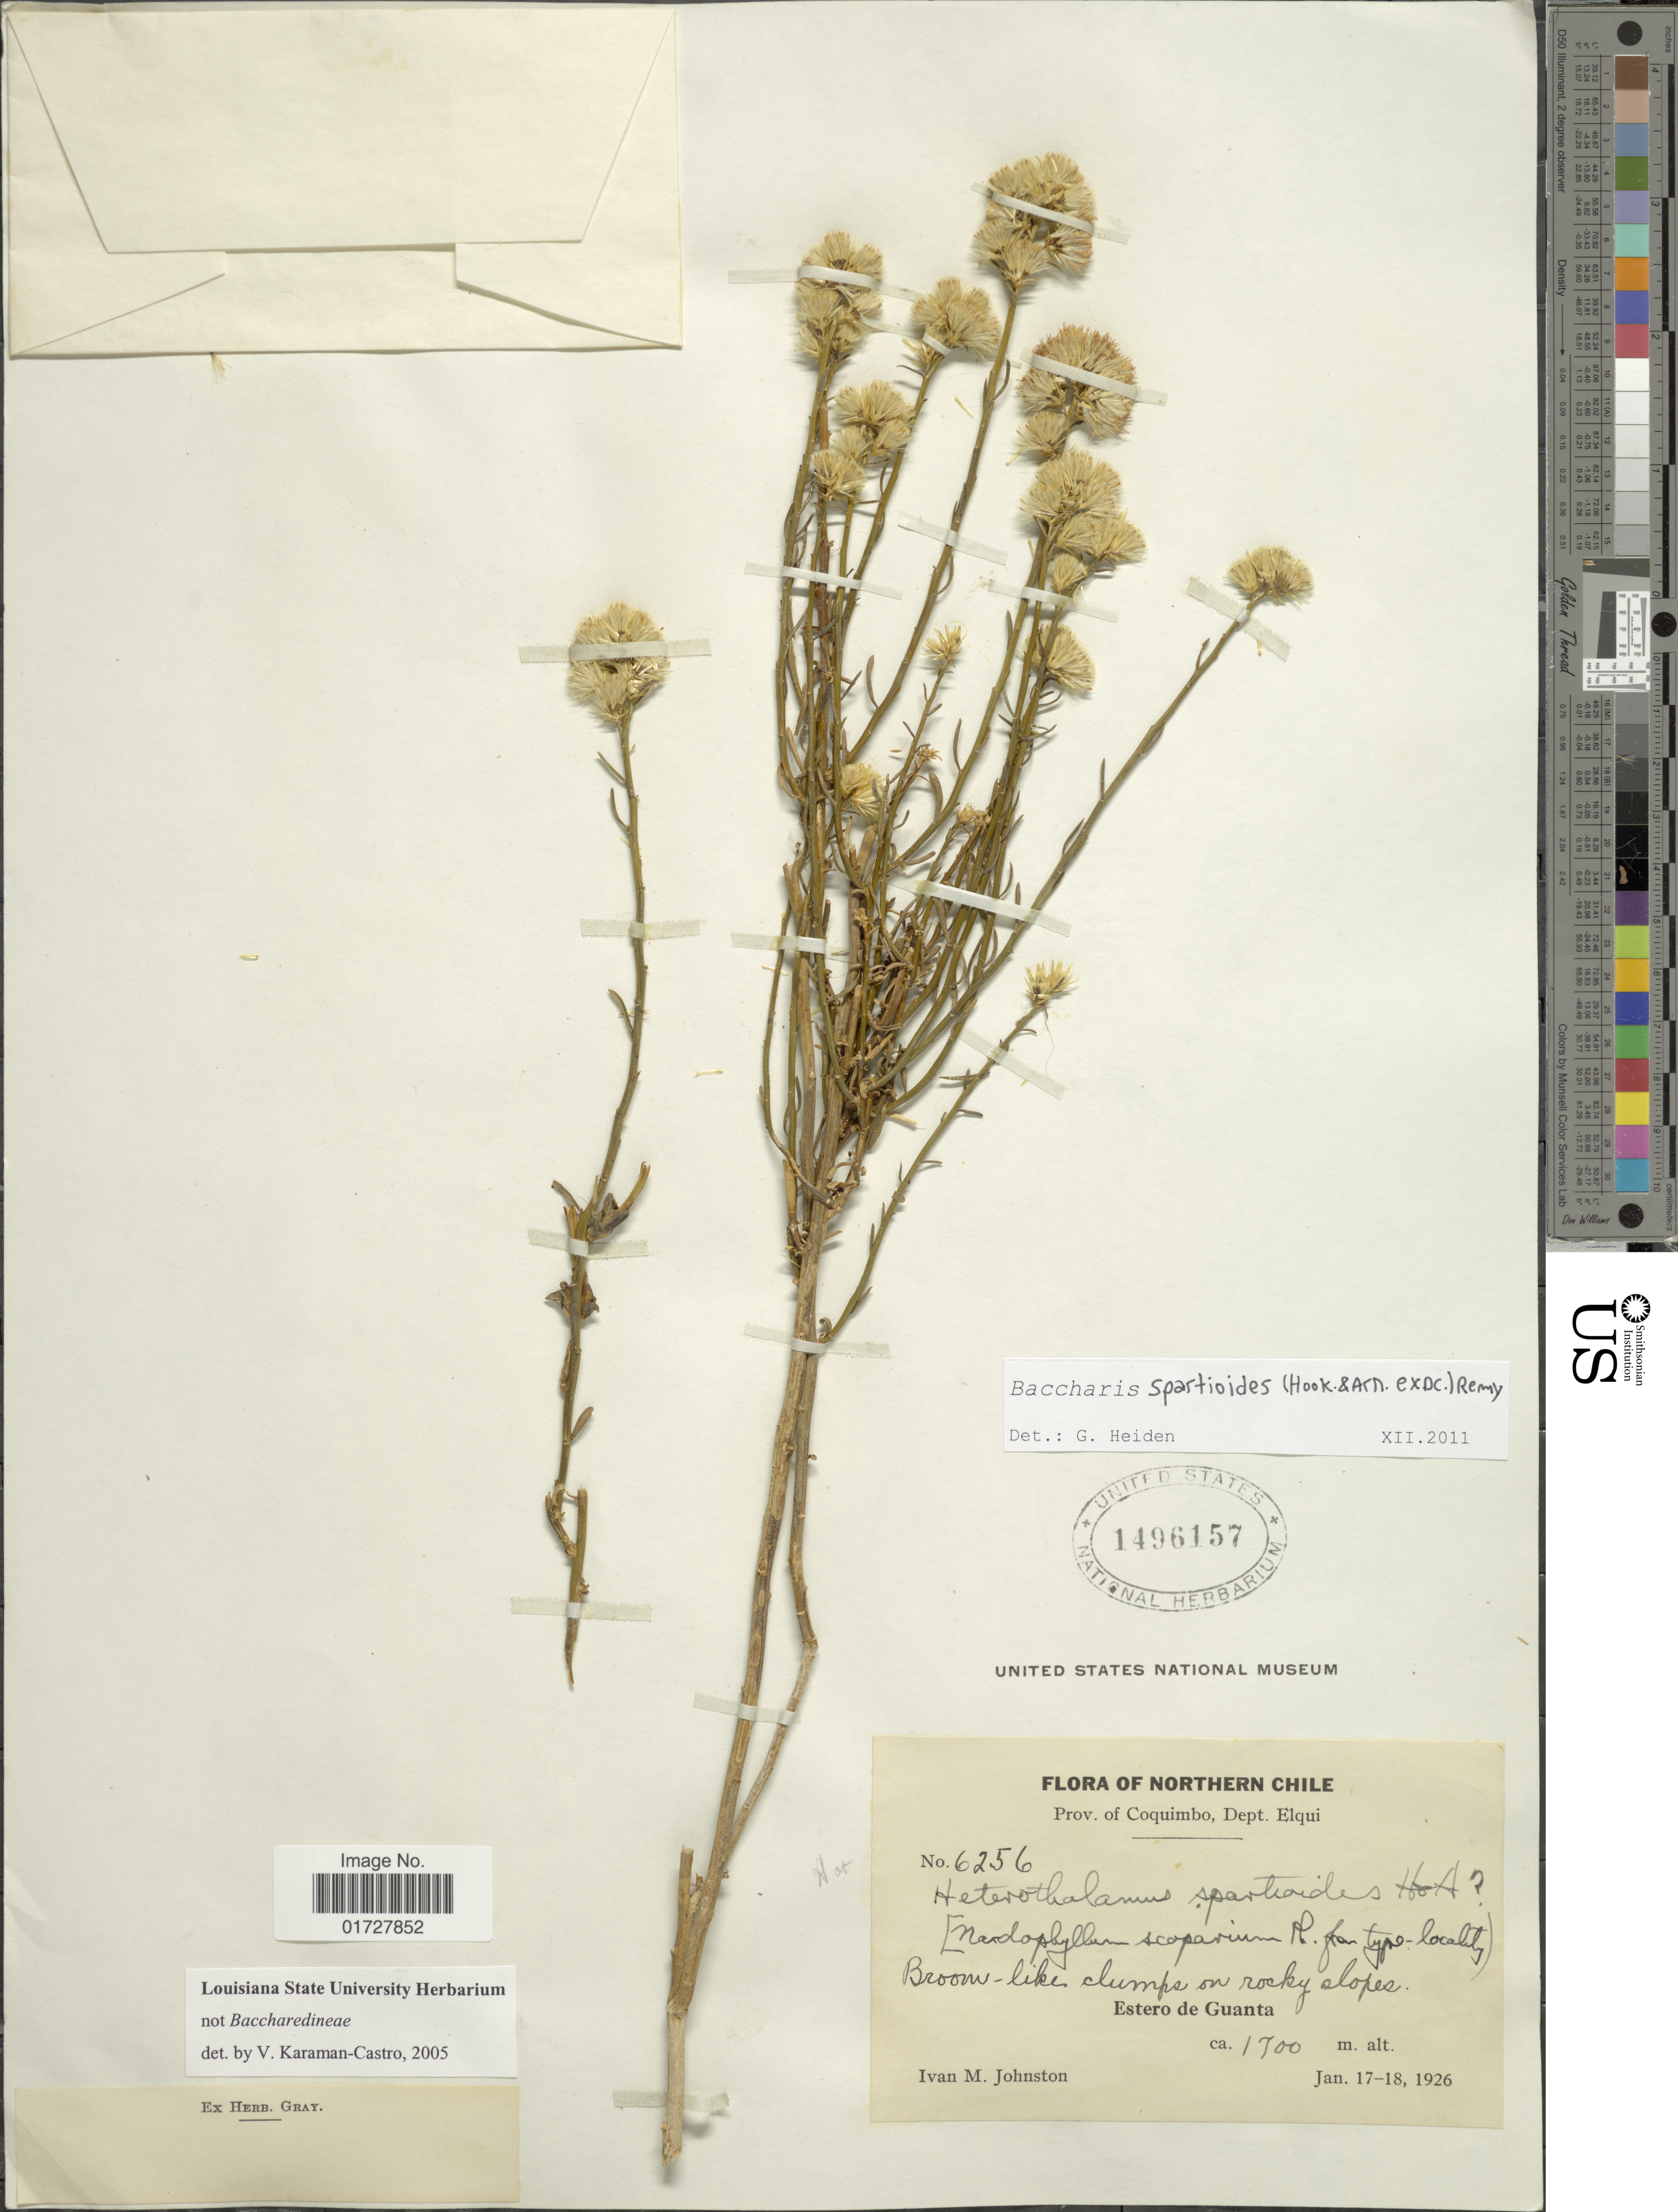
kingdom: Plantae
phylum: Tracheophyta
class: Magnoliopsida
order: Asterales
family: Asteraceae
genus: Baccharis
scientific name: Baccharis spartioides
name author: (Hook. & Arn. ex DC.) J. Rémy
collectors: I.M. Johnston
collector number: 6256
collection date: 1926-01-17/1926-01-18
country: Chile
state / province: Coquimbo (IV)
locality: Northern Chile, Dept. Elqui, Estero de Guanta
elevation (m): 1700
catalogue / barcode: US 1496157